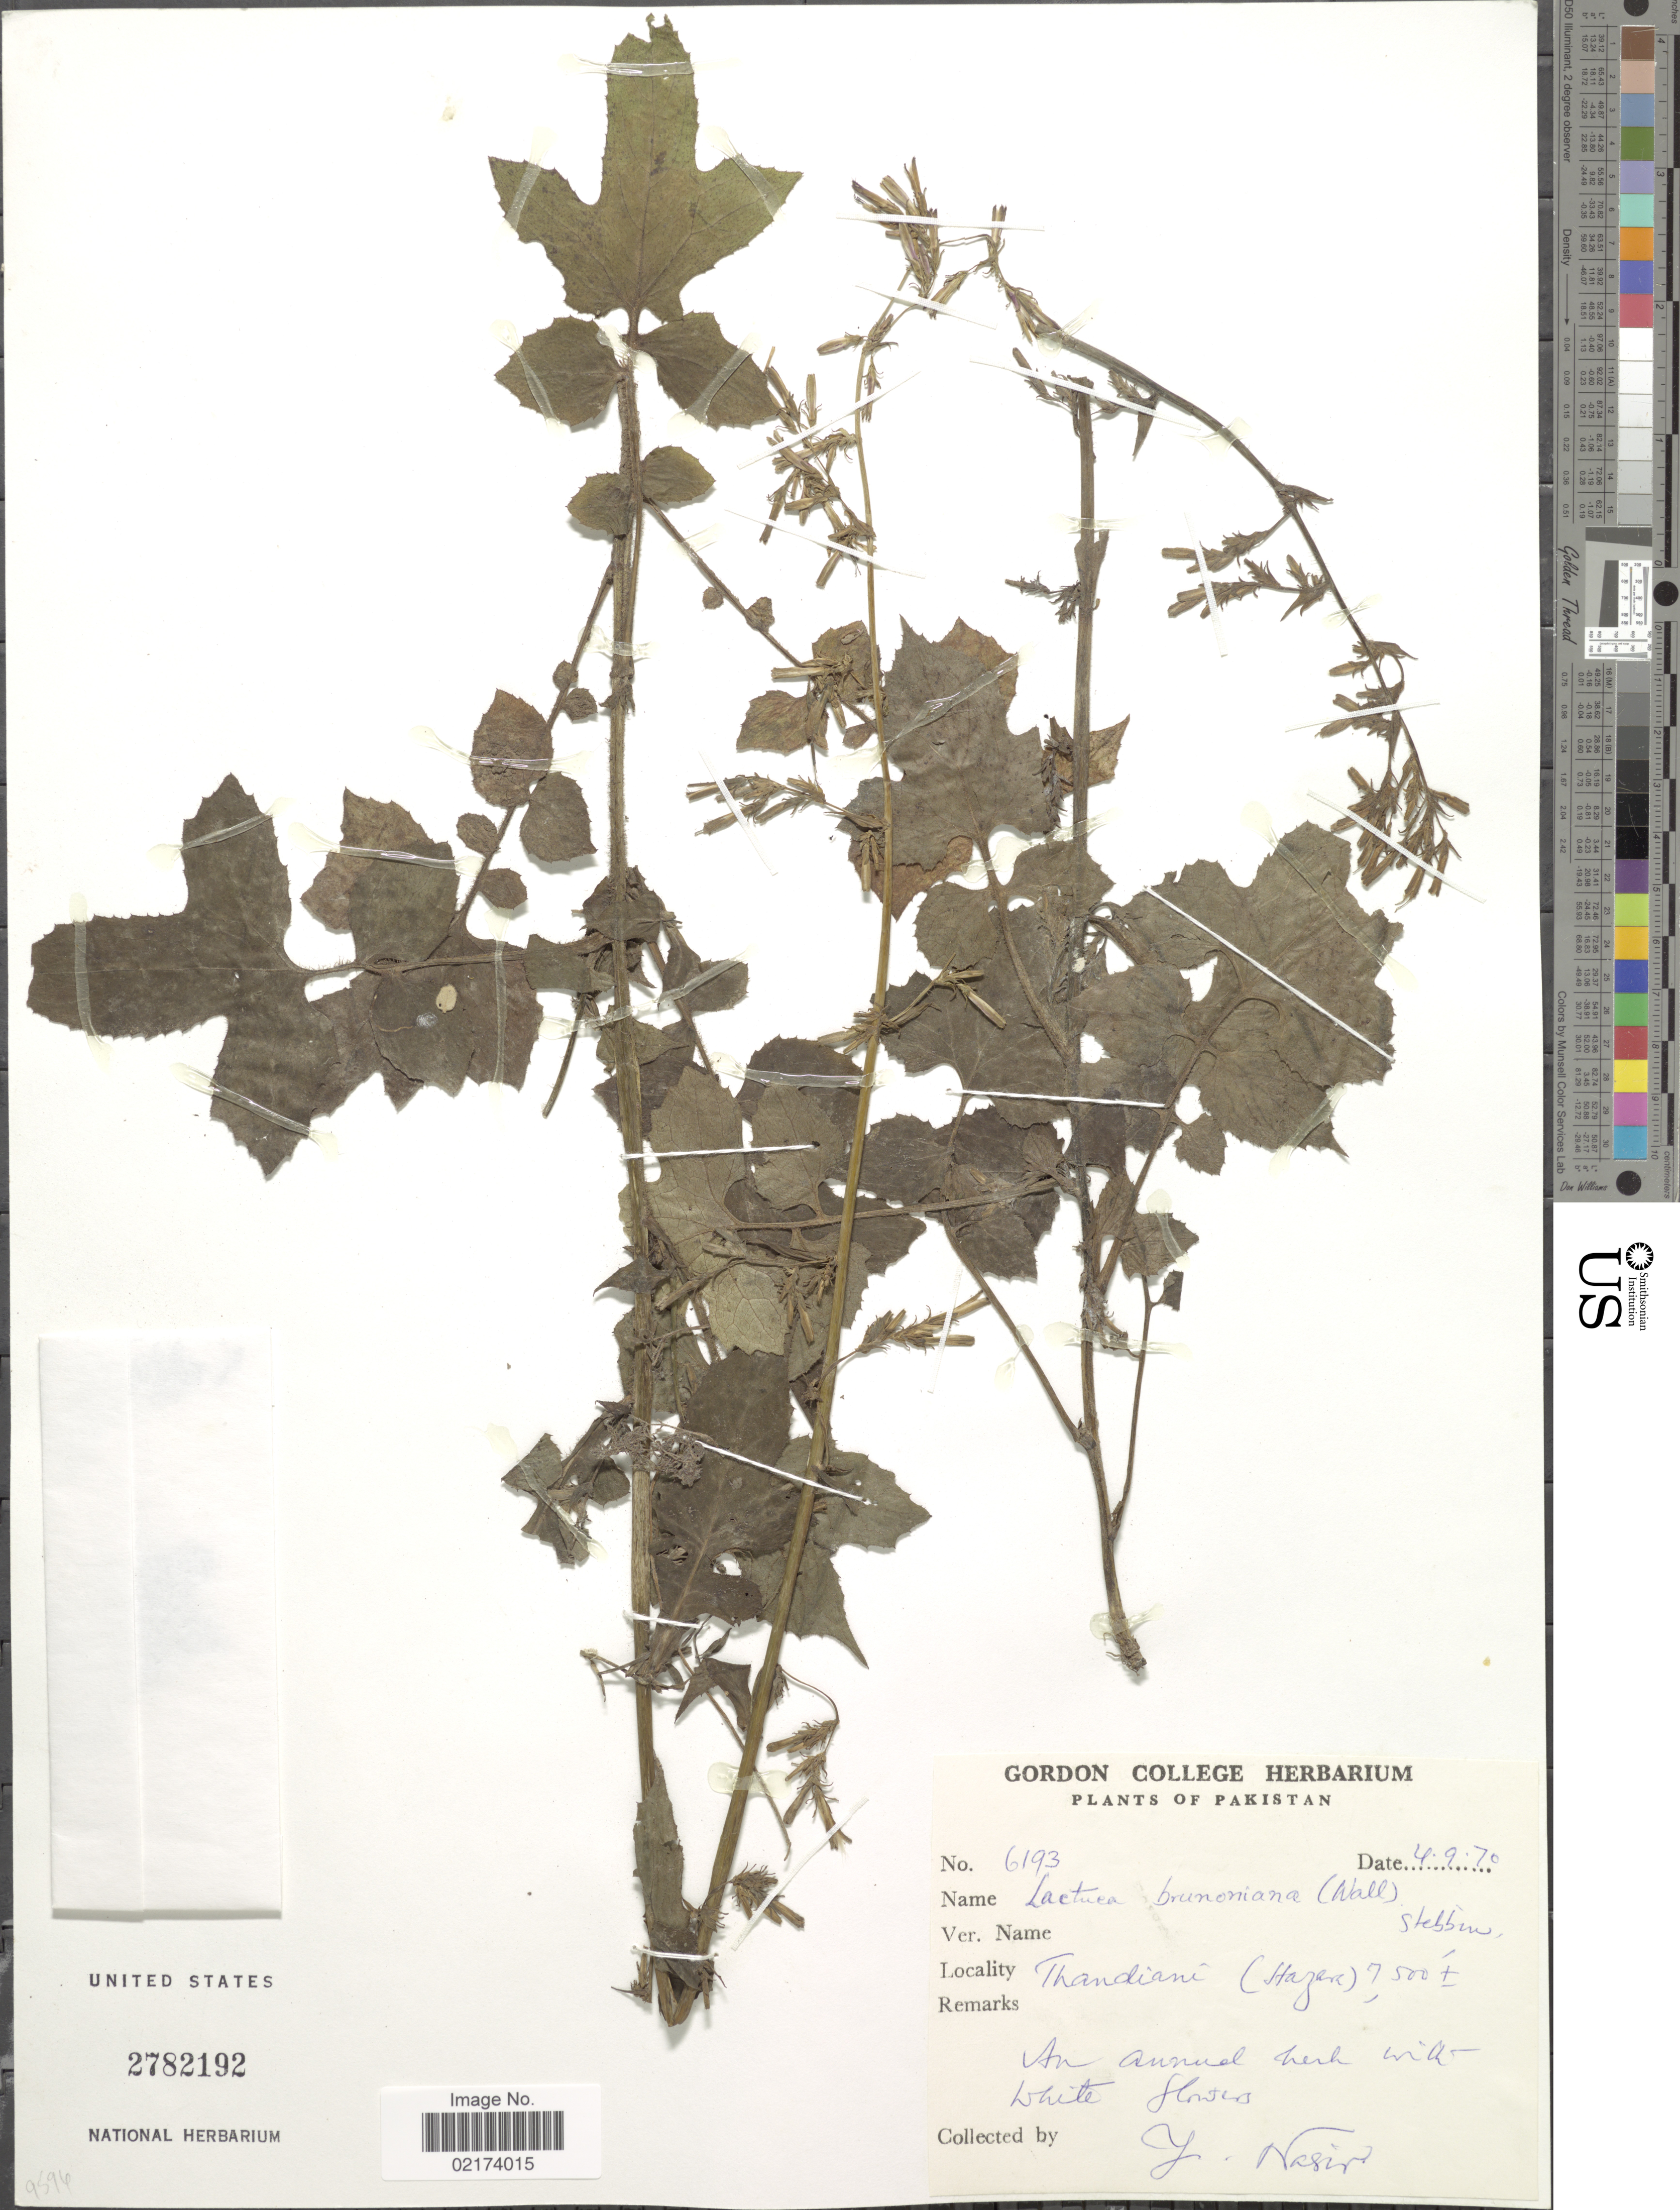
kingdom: Plantae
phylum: Tracheophyta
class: Magnoliopsida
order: Asterales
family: Asteraceae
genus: Lactuca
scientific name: Lactuca brunoniana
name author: (DC.) C.B. Clarke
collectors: Y. Nasir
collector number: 6193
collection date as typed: Transcribed d/m/y: 4/9/70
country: Pakistan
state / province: Khyber Pakhtunkhwa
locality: Thandiani (Hazara)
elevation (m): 2286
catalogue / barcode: US 2782192